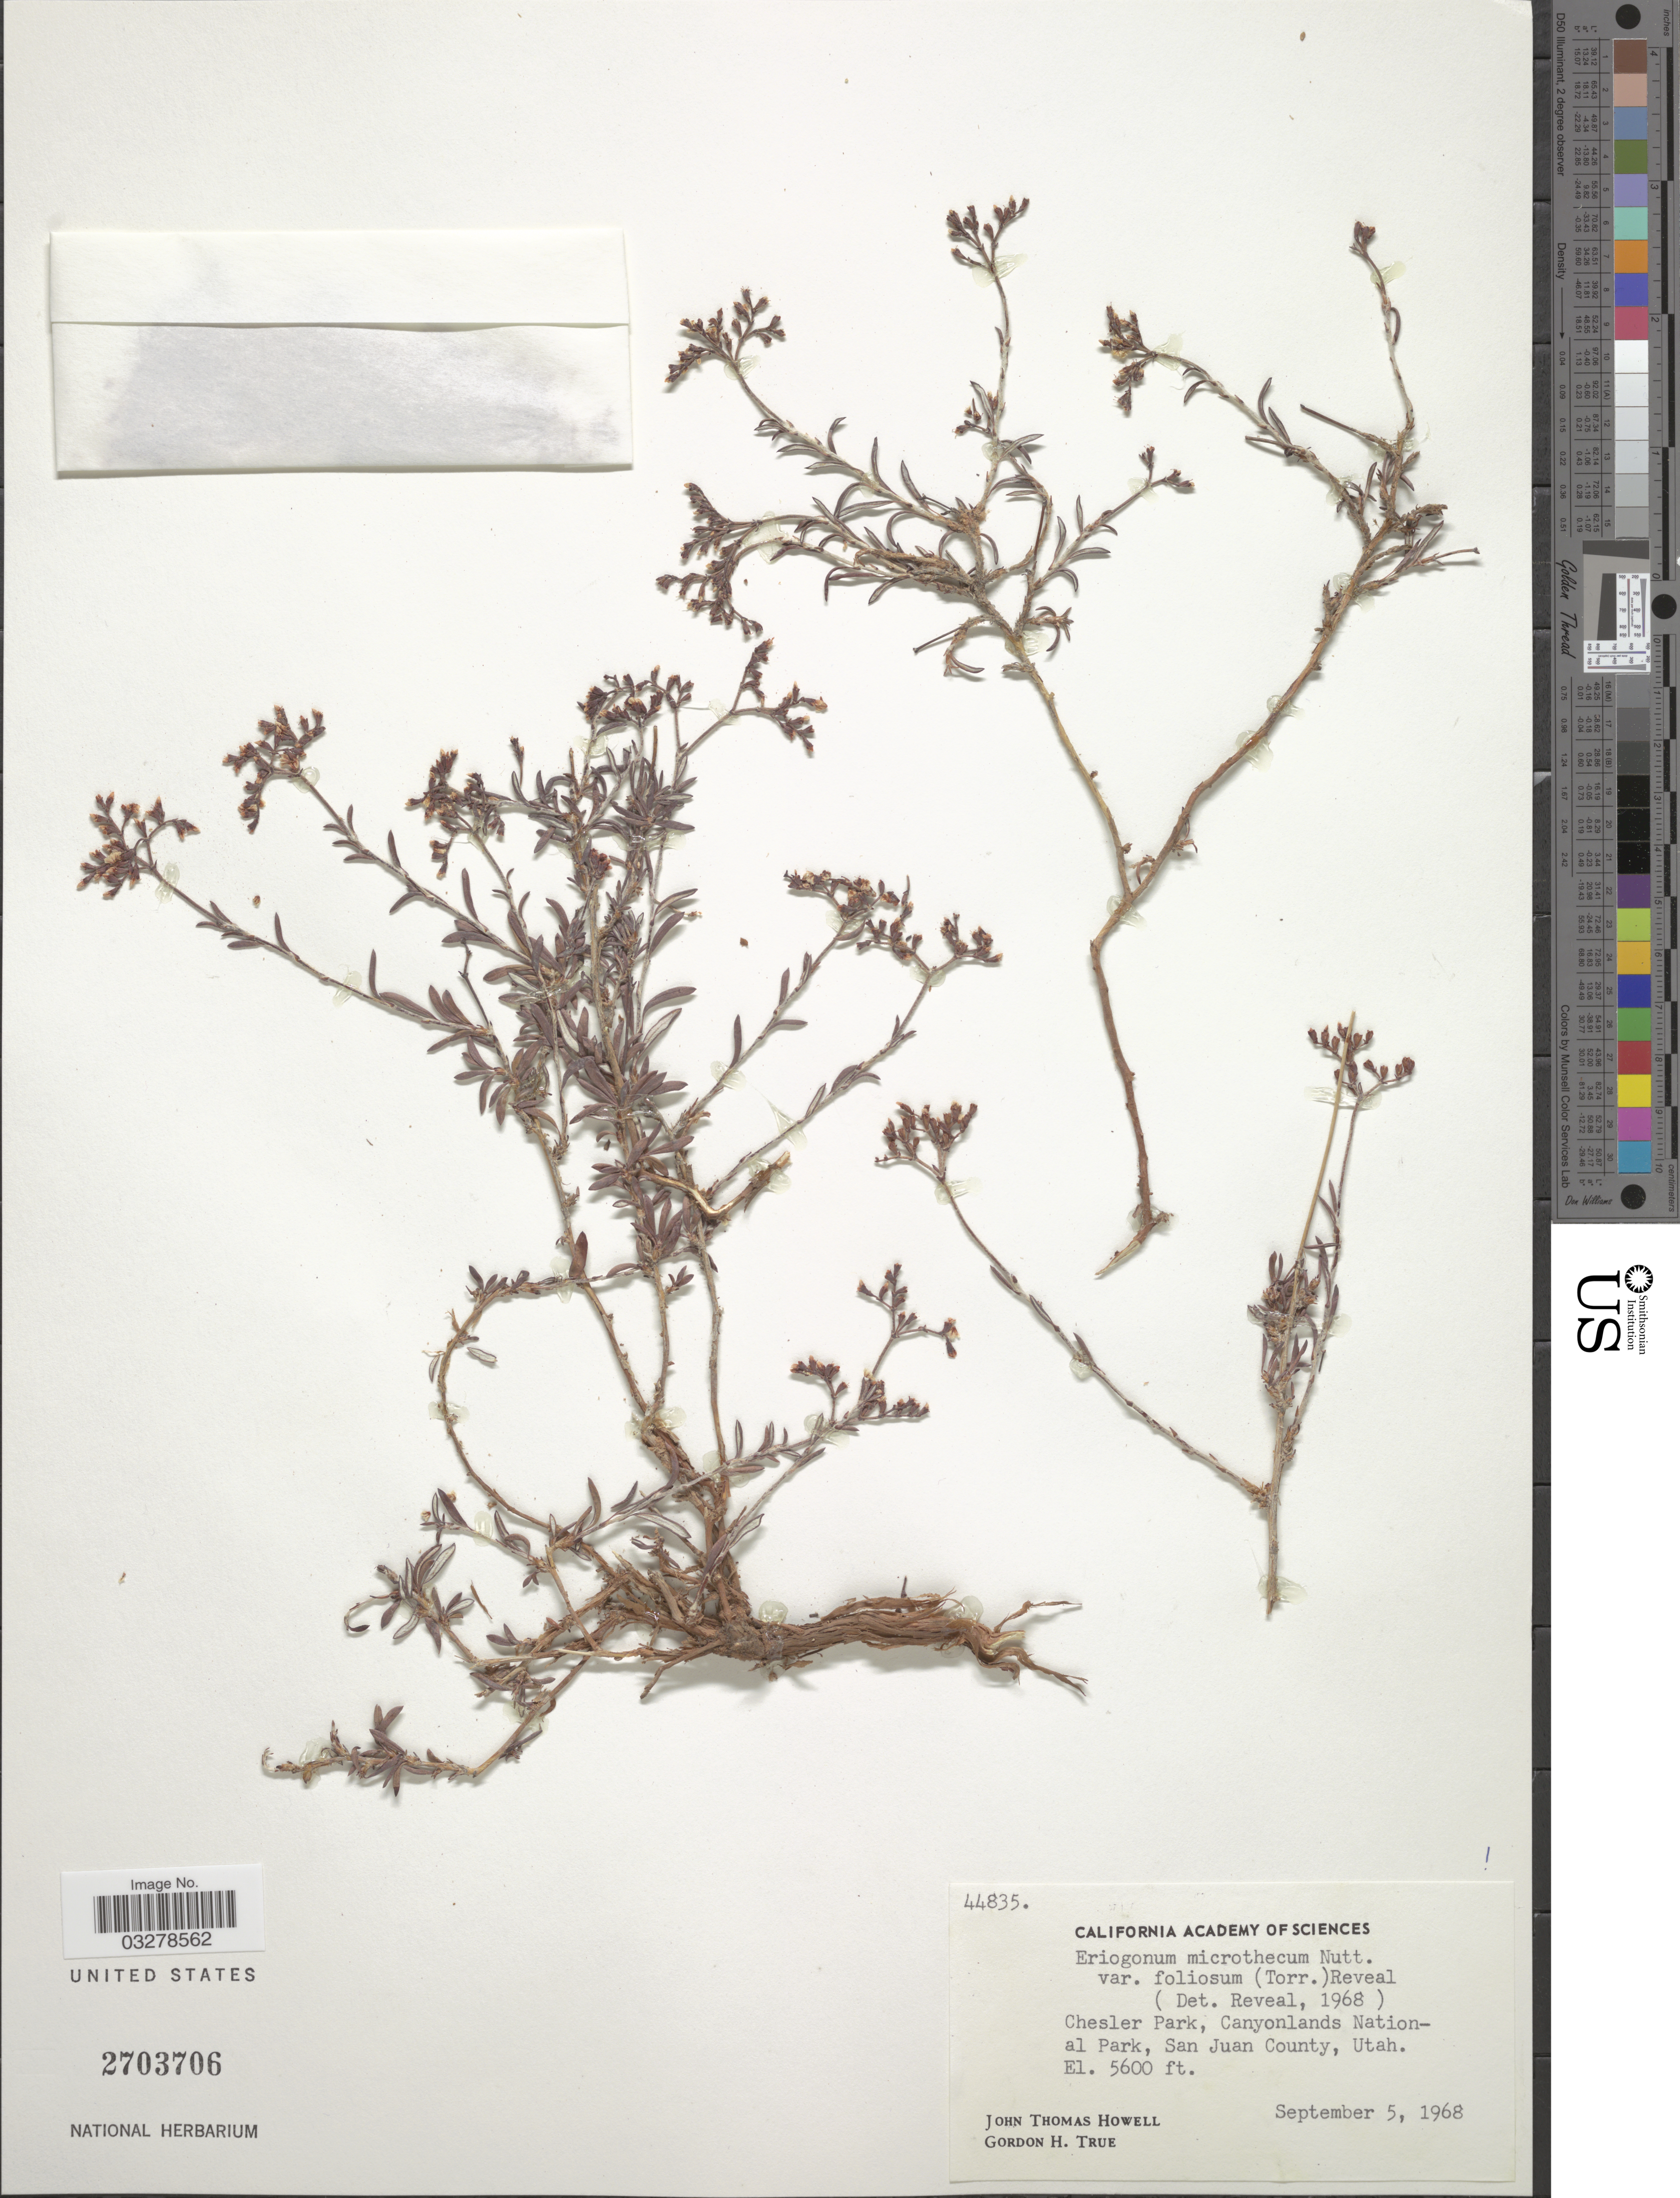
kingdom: Plantae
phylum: Tracheophyta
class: Magnoliopsida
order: Caryophyllales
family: Polygonaceae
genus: Eriogonum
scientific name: Eriogonum microtheca var. foliosum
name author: (Torr. & A. Gray) Reveal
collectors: J. T. Howell & G. H. True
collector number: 44835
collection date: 1968-09-05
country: United States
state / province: Utah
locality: Chesler Park, Canyonlands National Park, San Juan County.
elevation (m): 1707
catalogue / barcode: US 2703706